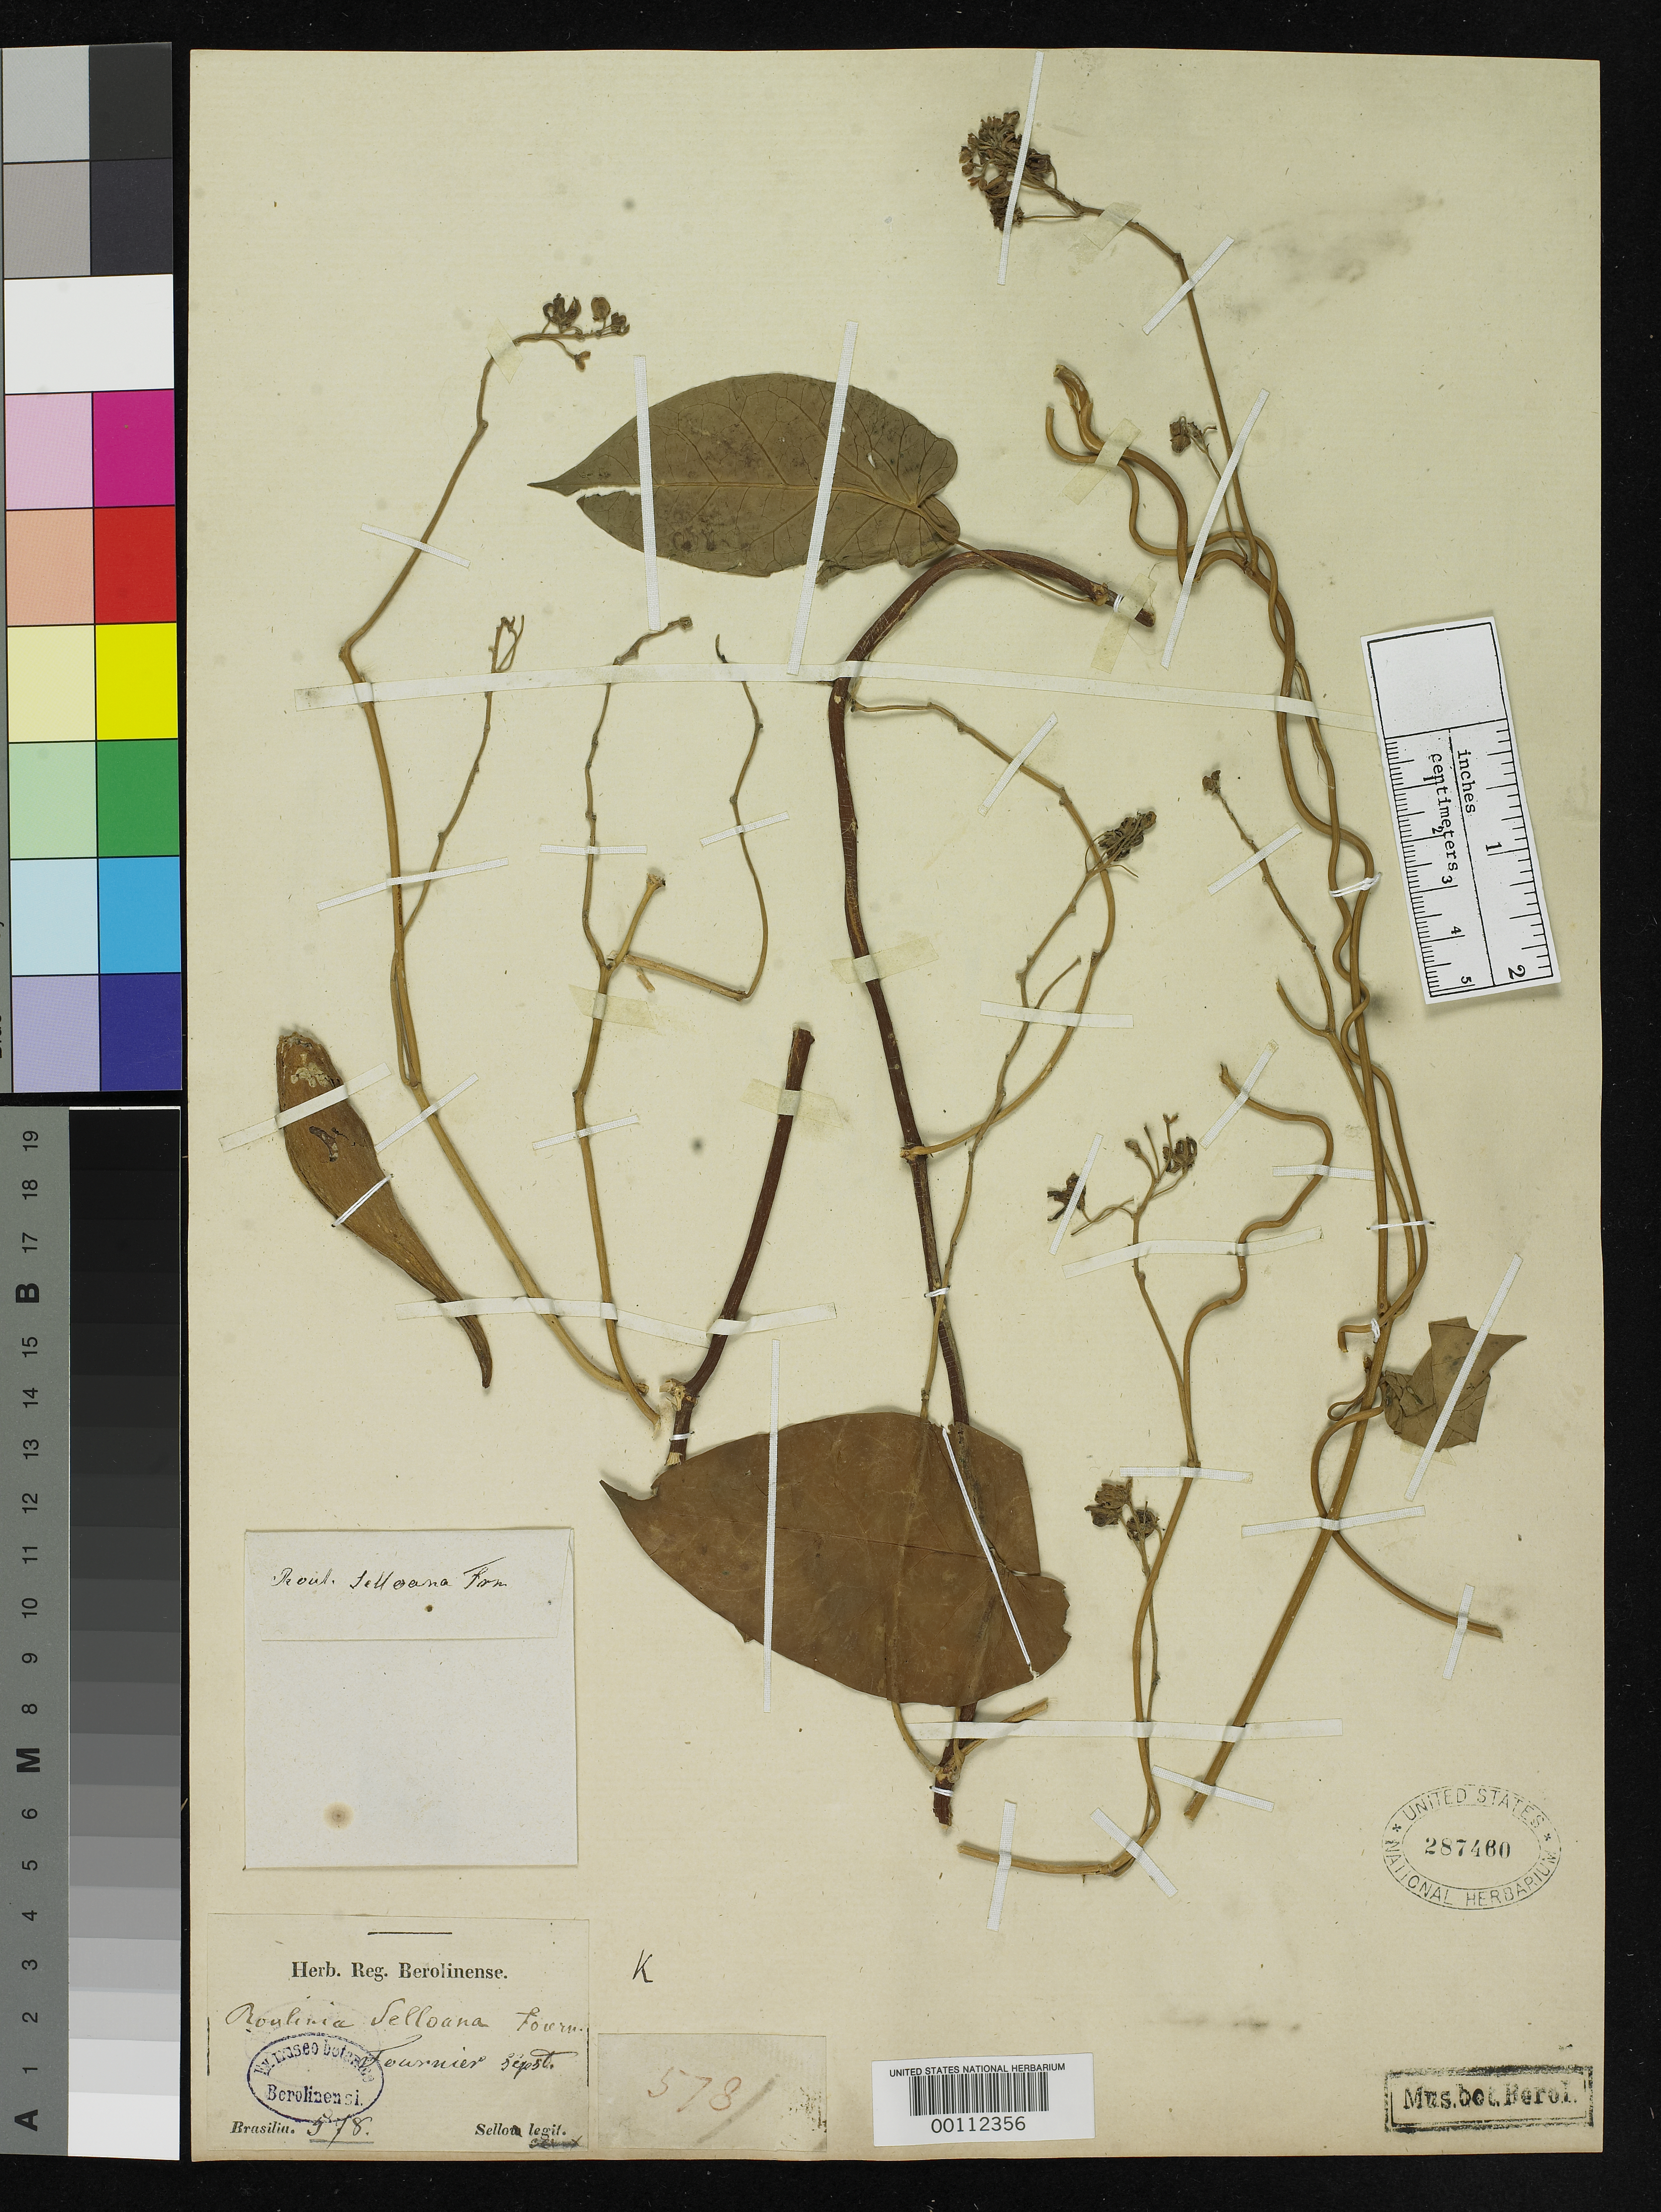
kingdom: Plantae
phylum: Tracheophyta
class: Magnoliopsida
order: Gentianales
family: Apocynaceae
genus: Roulinia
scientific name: Roulinia selloana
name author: E. Fourn. in Mart.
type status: Isosyntype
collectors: F. Sellow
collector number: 578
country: Brazil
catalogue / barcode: US 287460